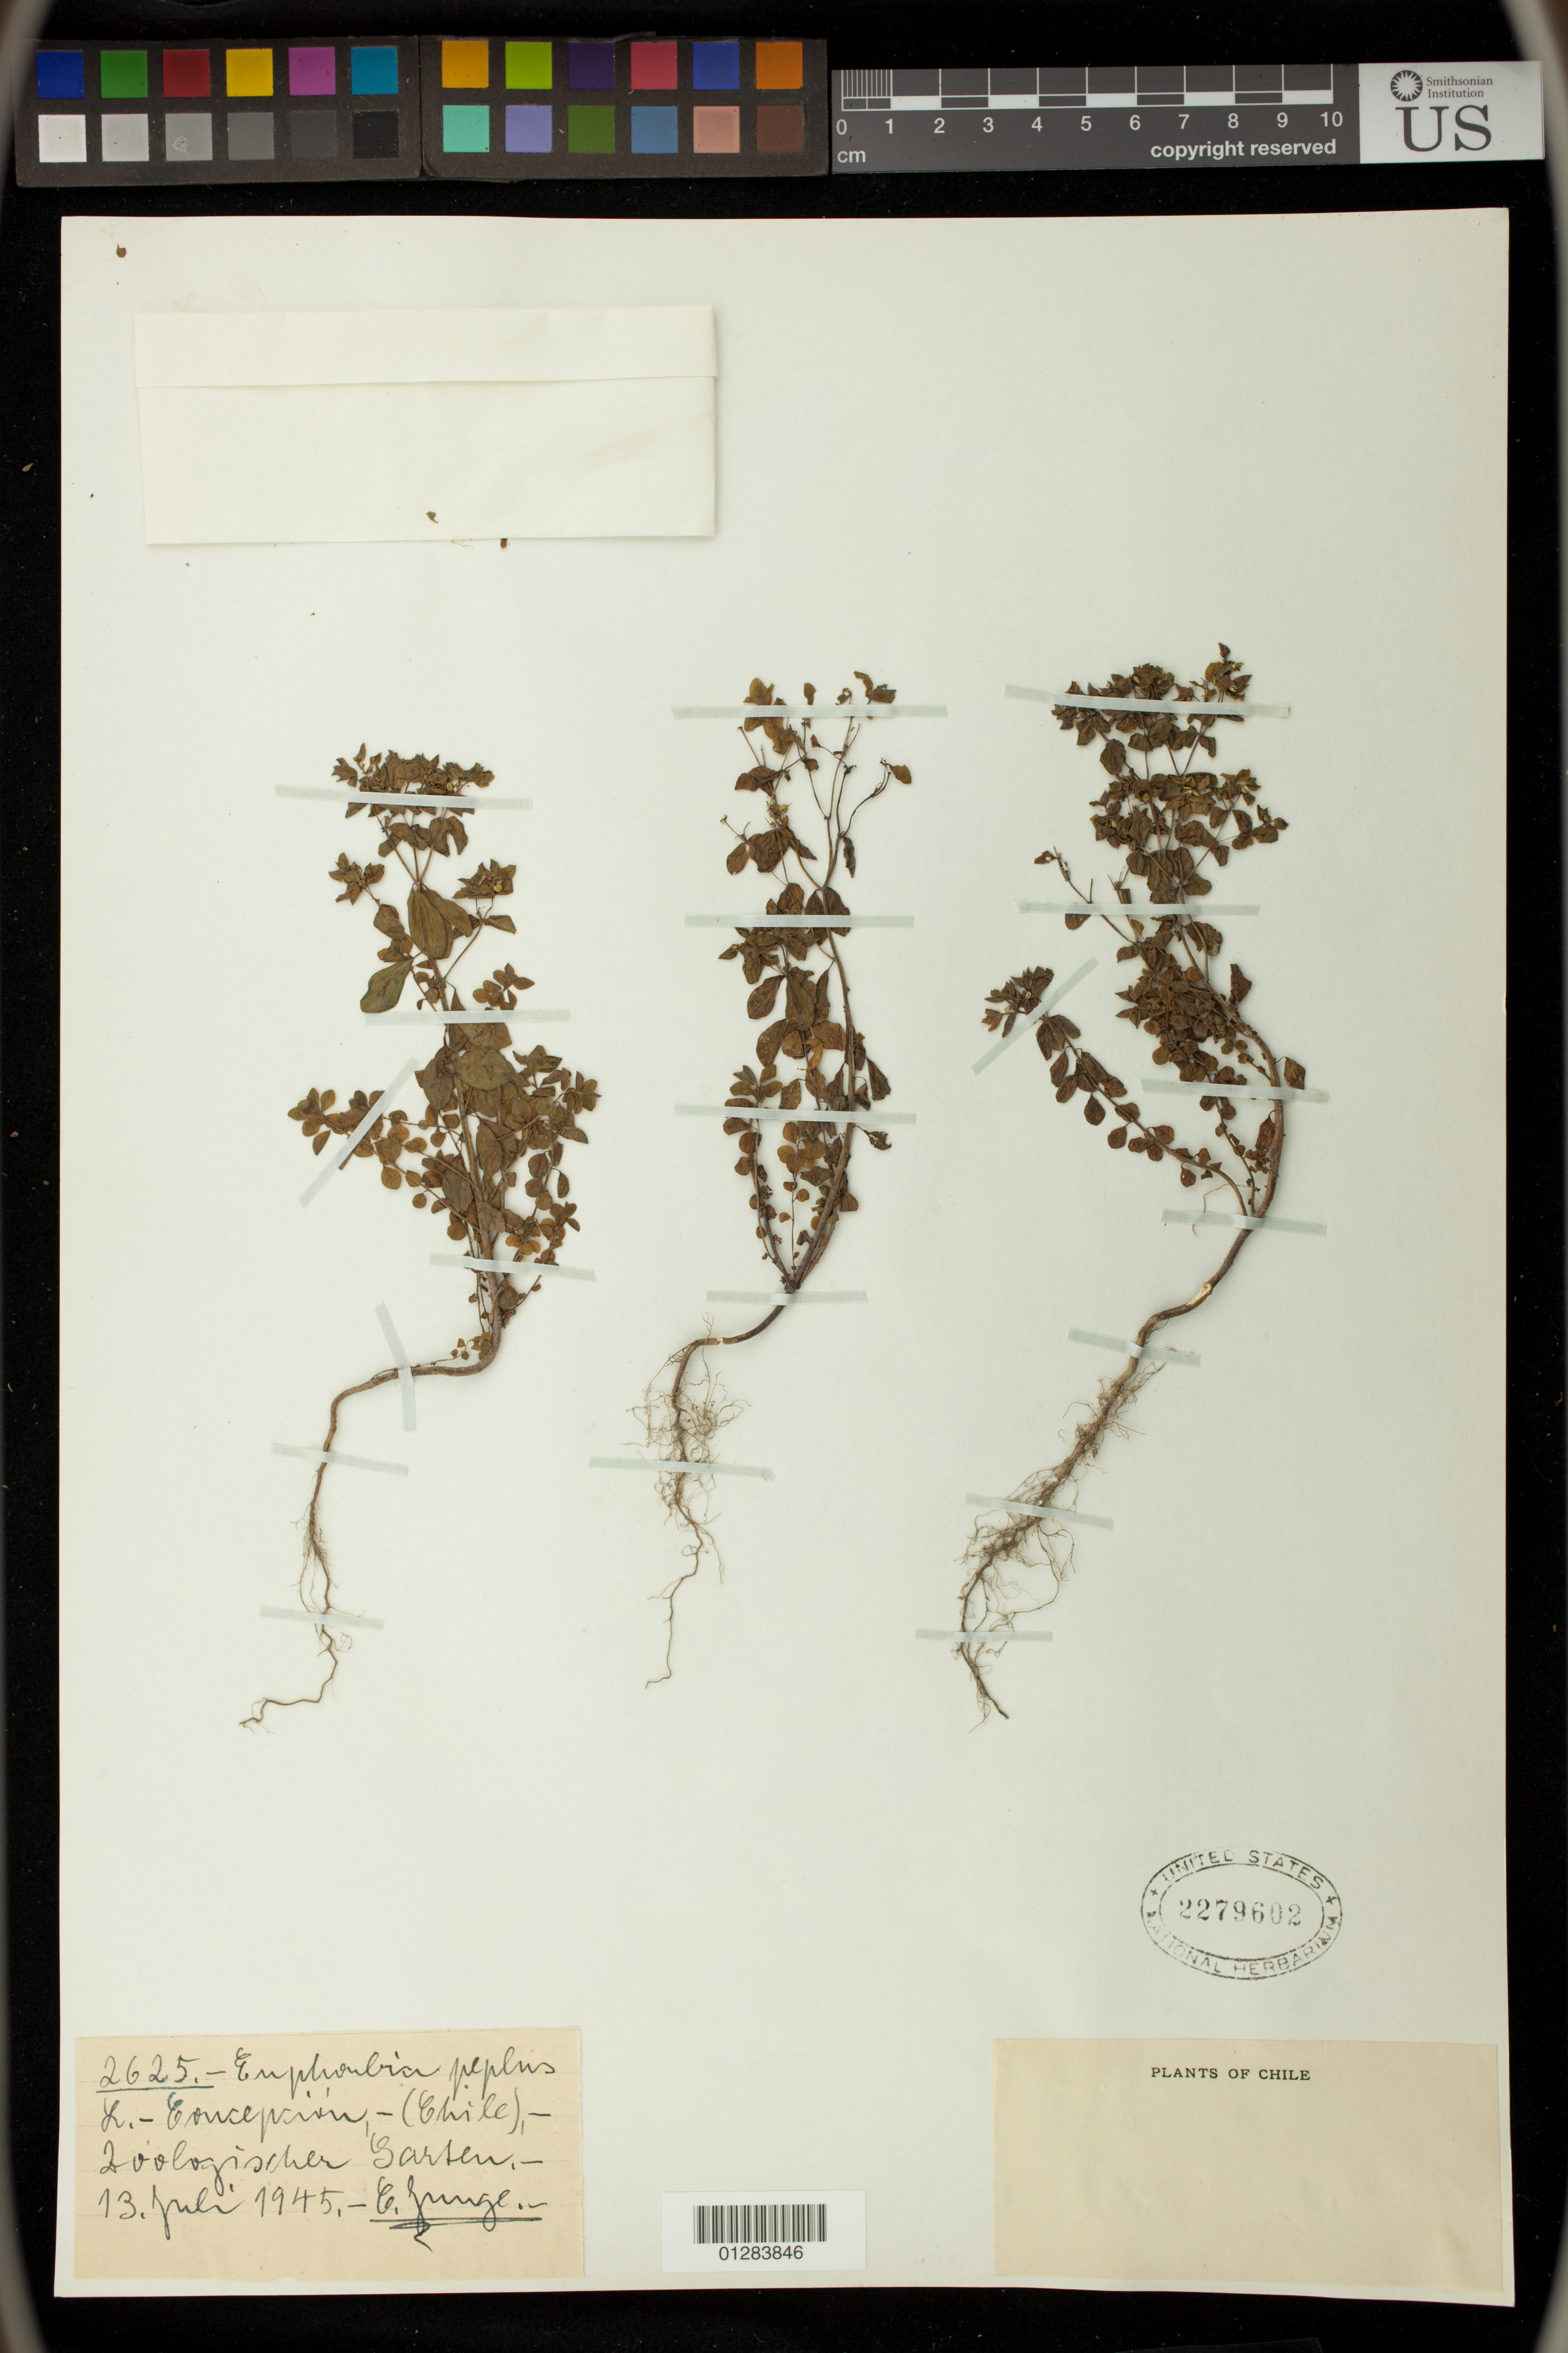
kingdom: Plantae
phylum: Tracheophyta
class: Magnoliopsida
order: Malpighiales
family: Euphorbiaceae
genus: Euphorbia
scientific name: Euphorbia peplus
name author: L.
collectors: C. Junge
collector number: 2625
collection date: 1945-07-13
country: Chile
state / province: Bio-Bío (VIII)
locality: Concepcion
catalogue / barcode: US 2279602